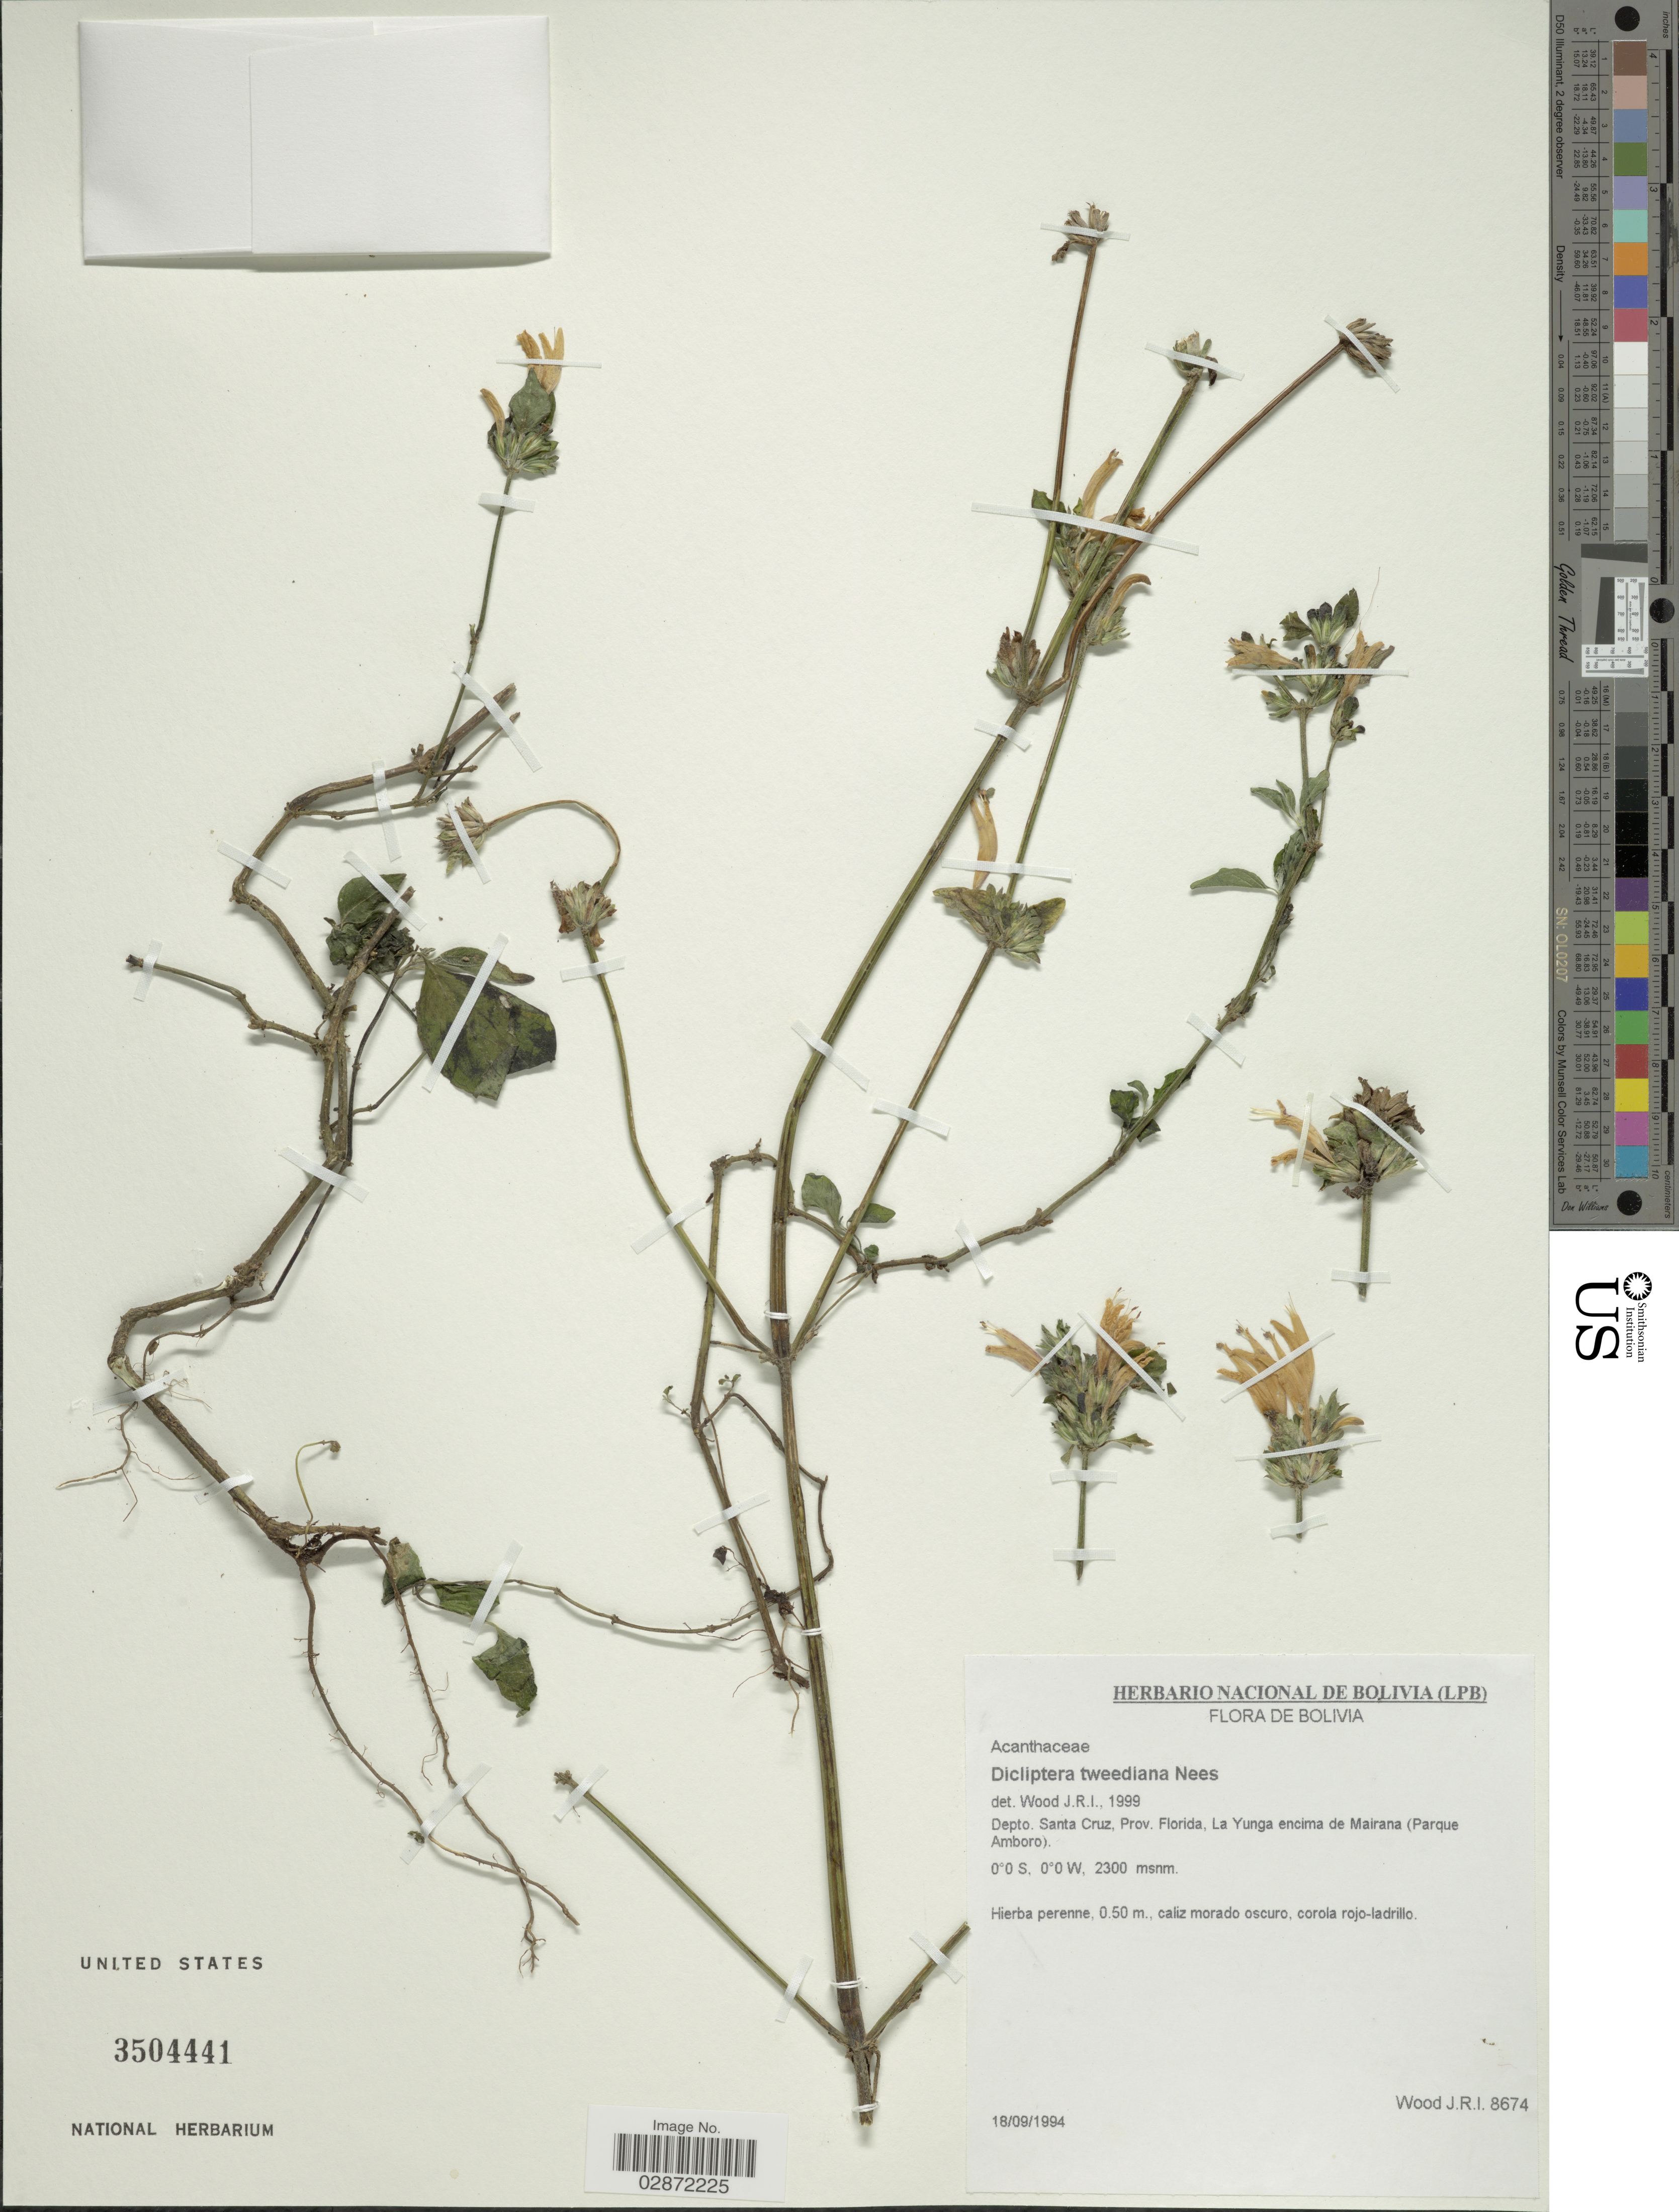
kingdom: Plantae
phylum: Tracheophyta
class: Magnoliopsida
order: Lamiales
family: Acanthaceae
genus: Dicliptera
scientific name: Dicliptera squarrosa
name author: Nees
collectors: J. R. I. Wood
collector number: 8674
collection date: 1994-09-18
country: Bolivia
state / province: Santa Cruz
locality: Depto. Santa Cruz, Prov. Florida, La Yunga encima de Mairana (Parque Amboro).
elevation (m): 2300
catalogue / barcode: US 3504441